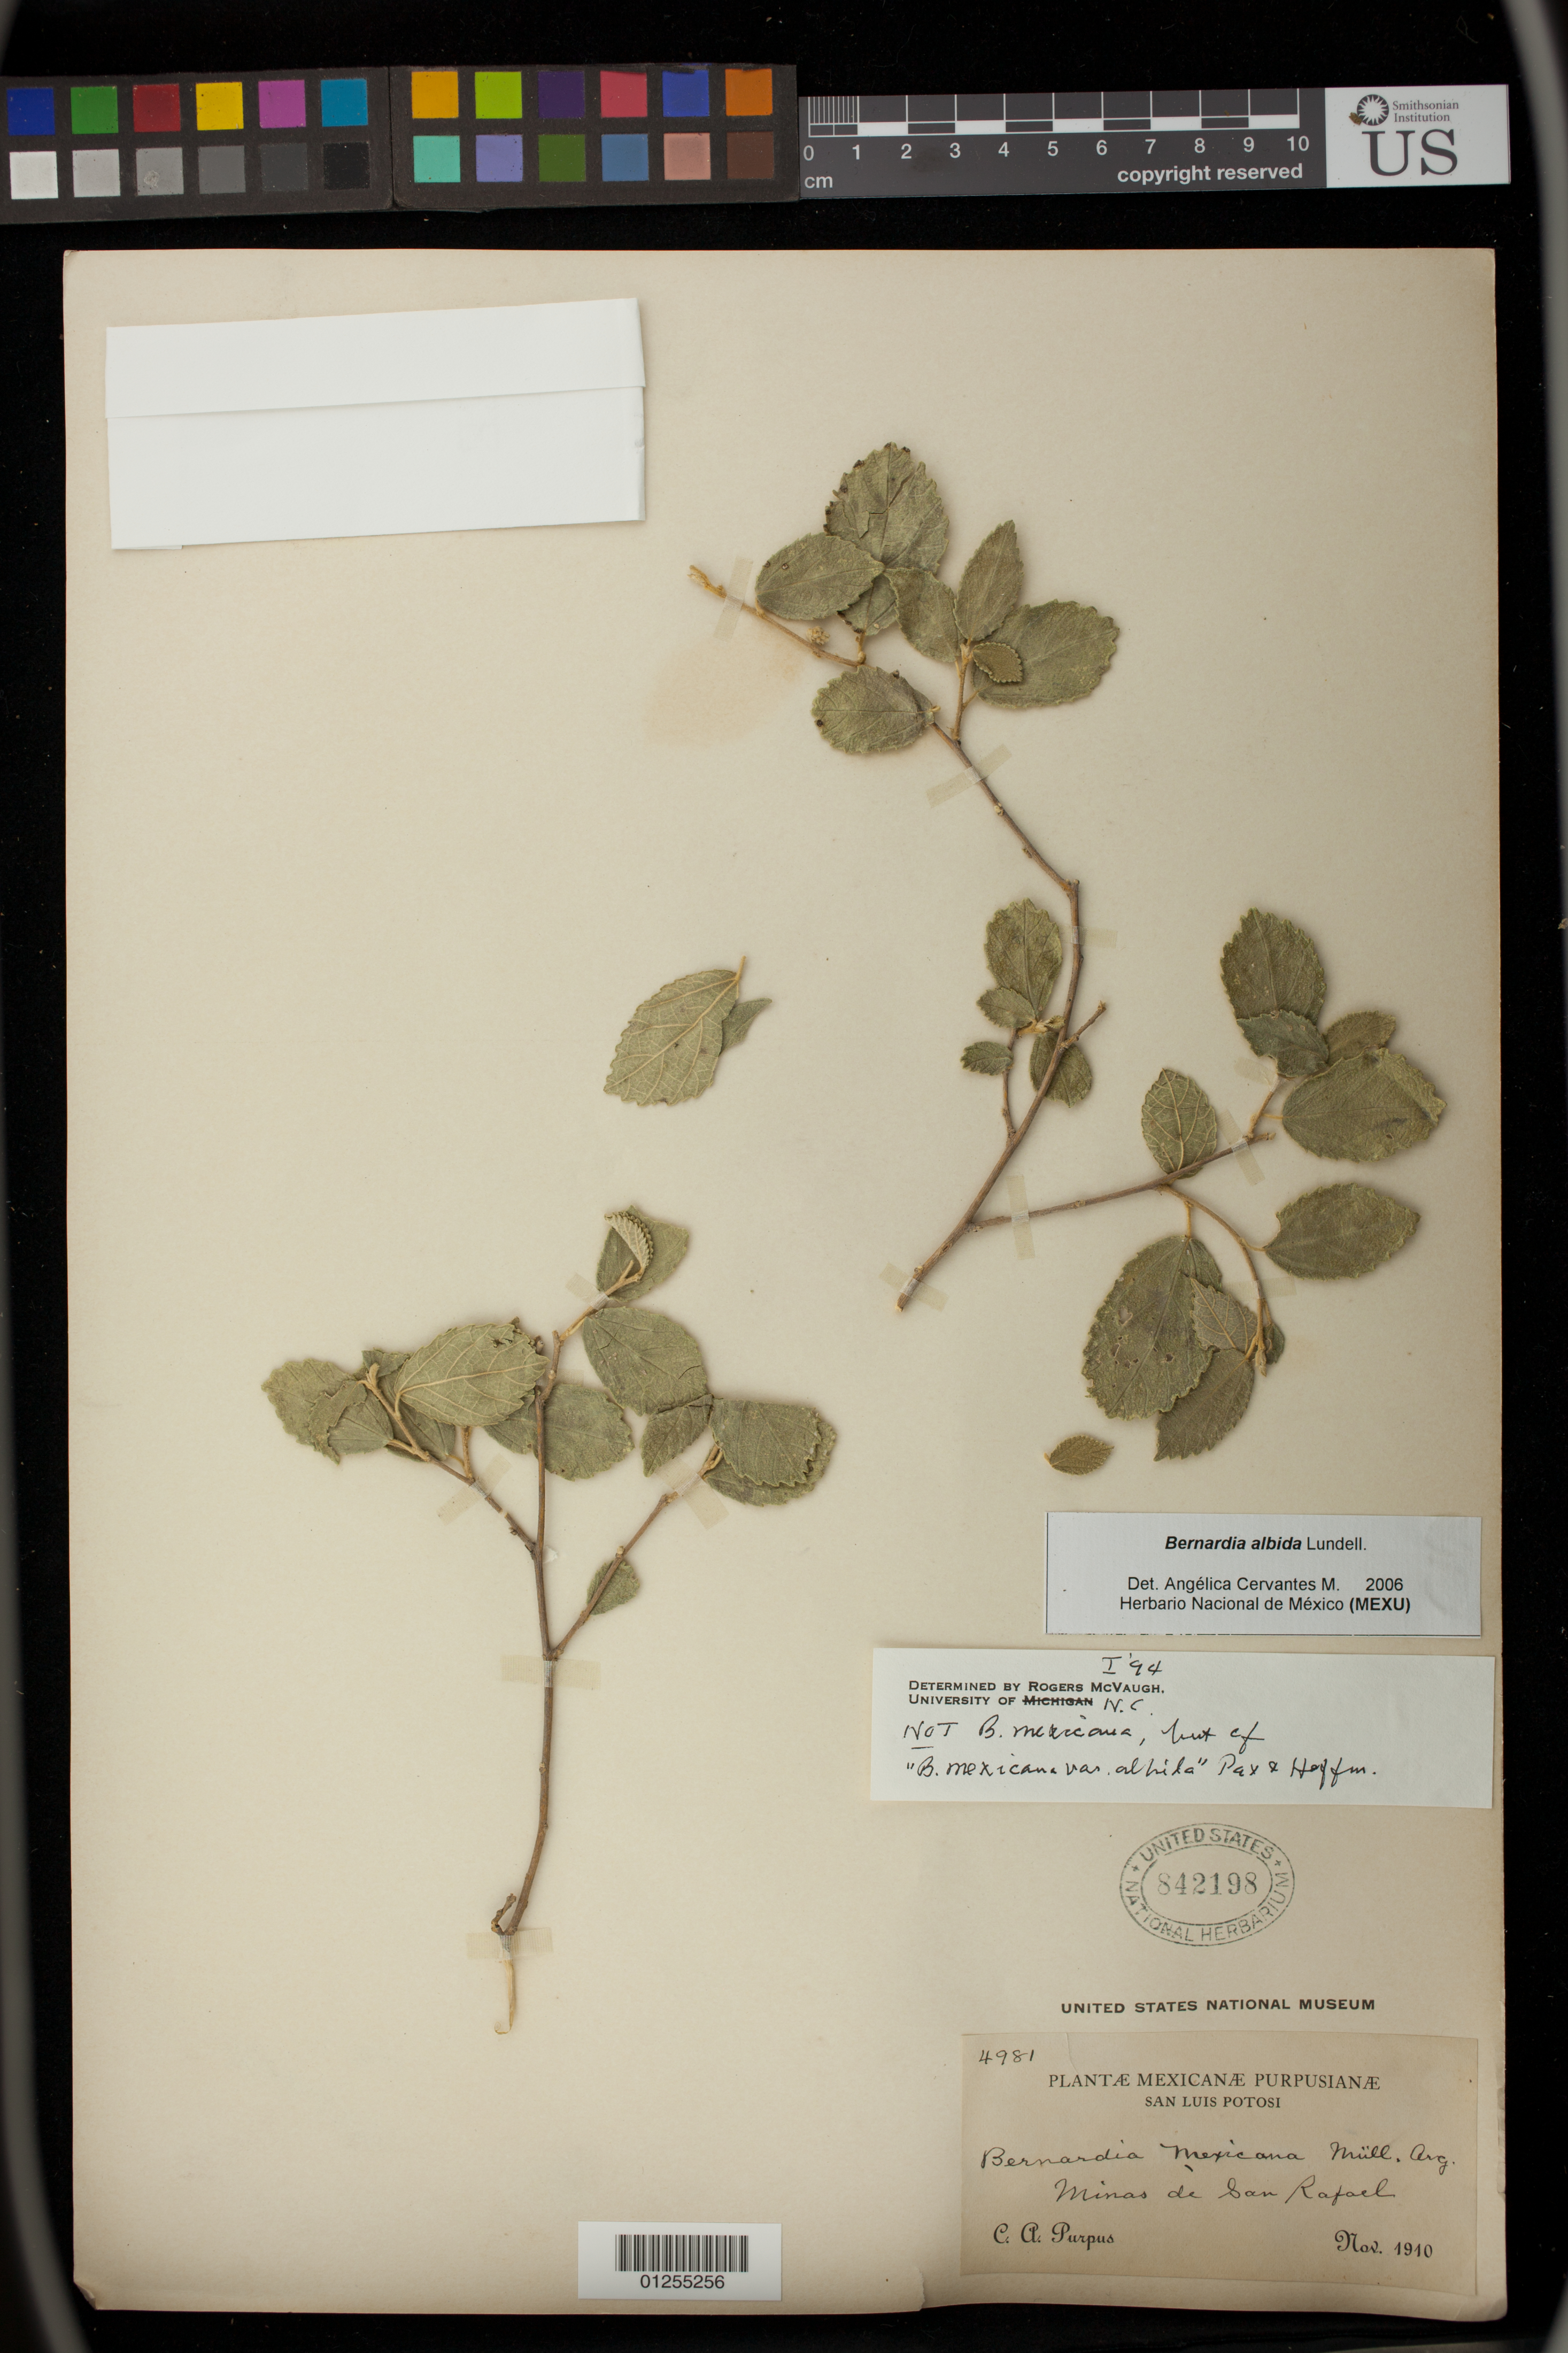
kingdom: Plantae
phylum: Tracheophyta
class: Magnoliopsida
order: Malpighiales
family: Euphorbiaceae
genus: Bernardia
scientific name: Bernardia albida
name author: Lundell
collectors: C. A. Purpus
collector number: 4981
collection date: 1910-11-01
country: Mexico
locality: Minas de San Rafael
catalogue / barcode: US 842198